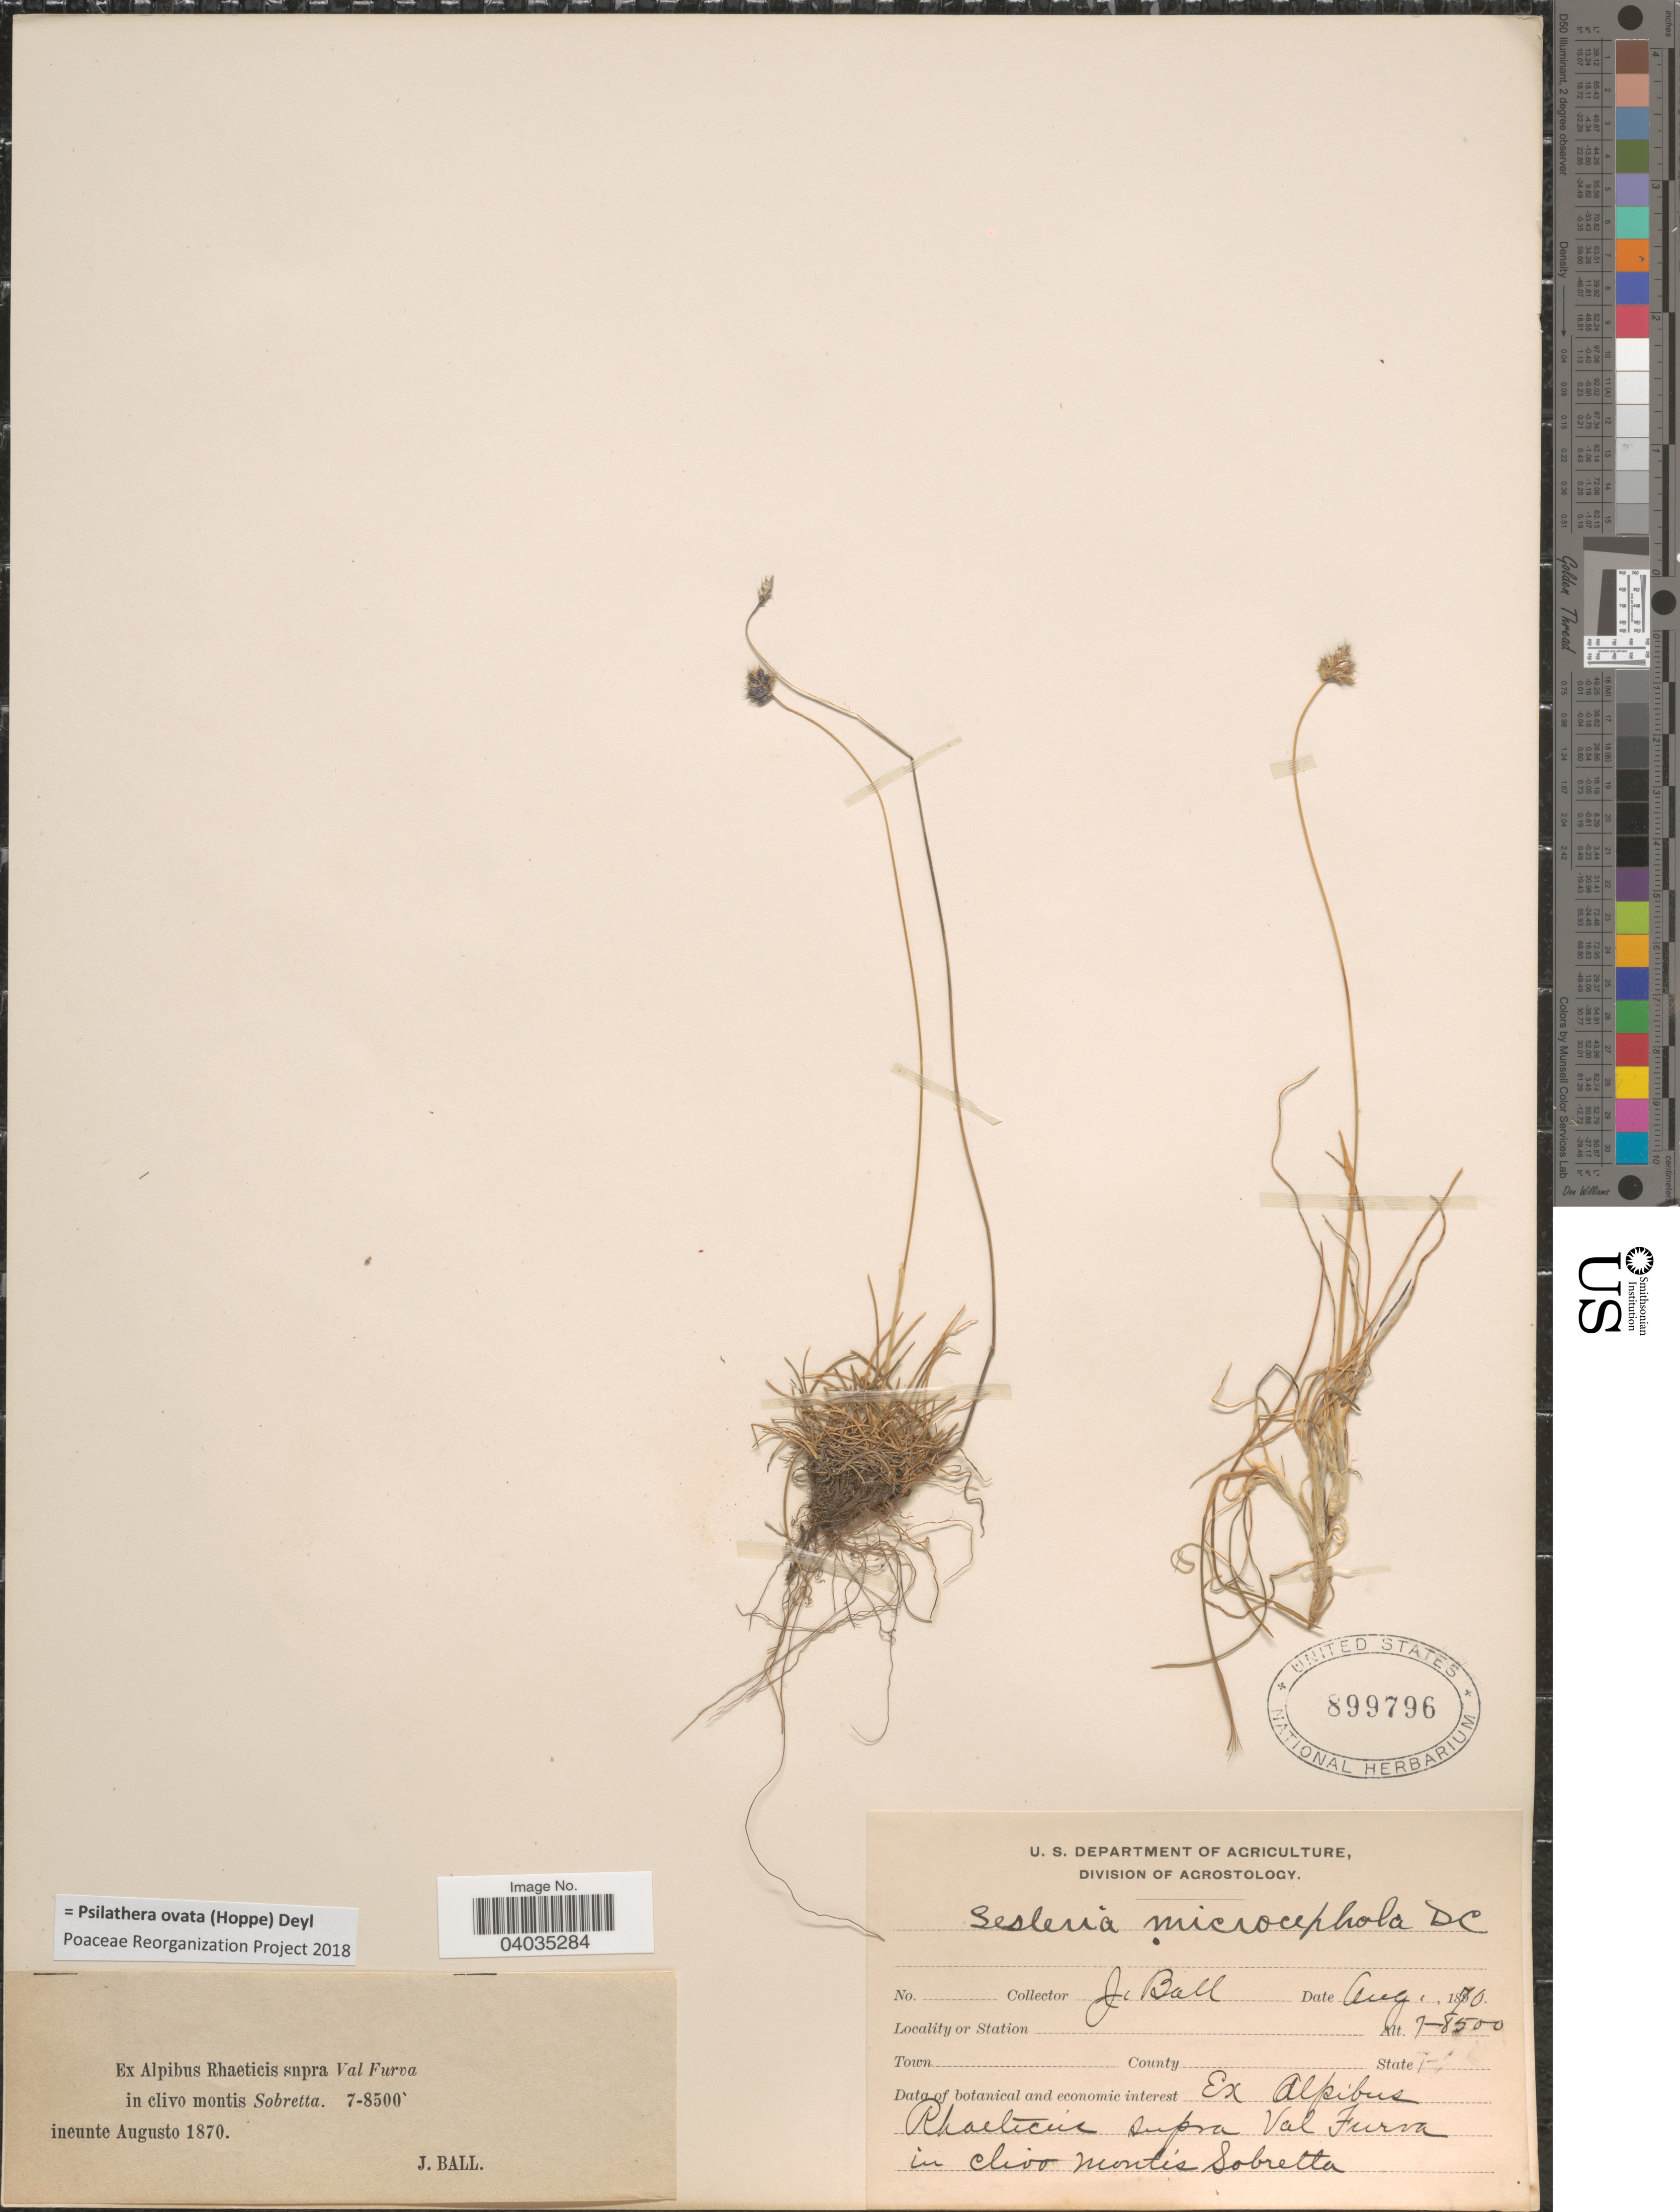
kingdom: Plantae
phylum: Tracheophyta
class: Liliopsida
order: Poales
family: Poaceae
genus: Psilathera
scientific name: Psilathera ovata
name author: (Hoppe) Deyl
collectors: J. Ball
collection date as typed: ineunte Augusto 1870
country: Italy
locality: Ex Alpibus Rhaeticis supra Val Furva in civo montis Sobretta.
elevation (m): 2134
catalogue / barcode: US 899796